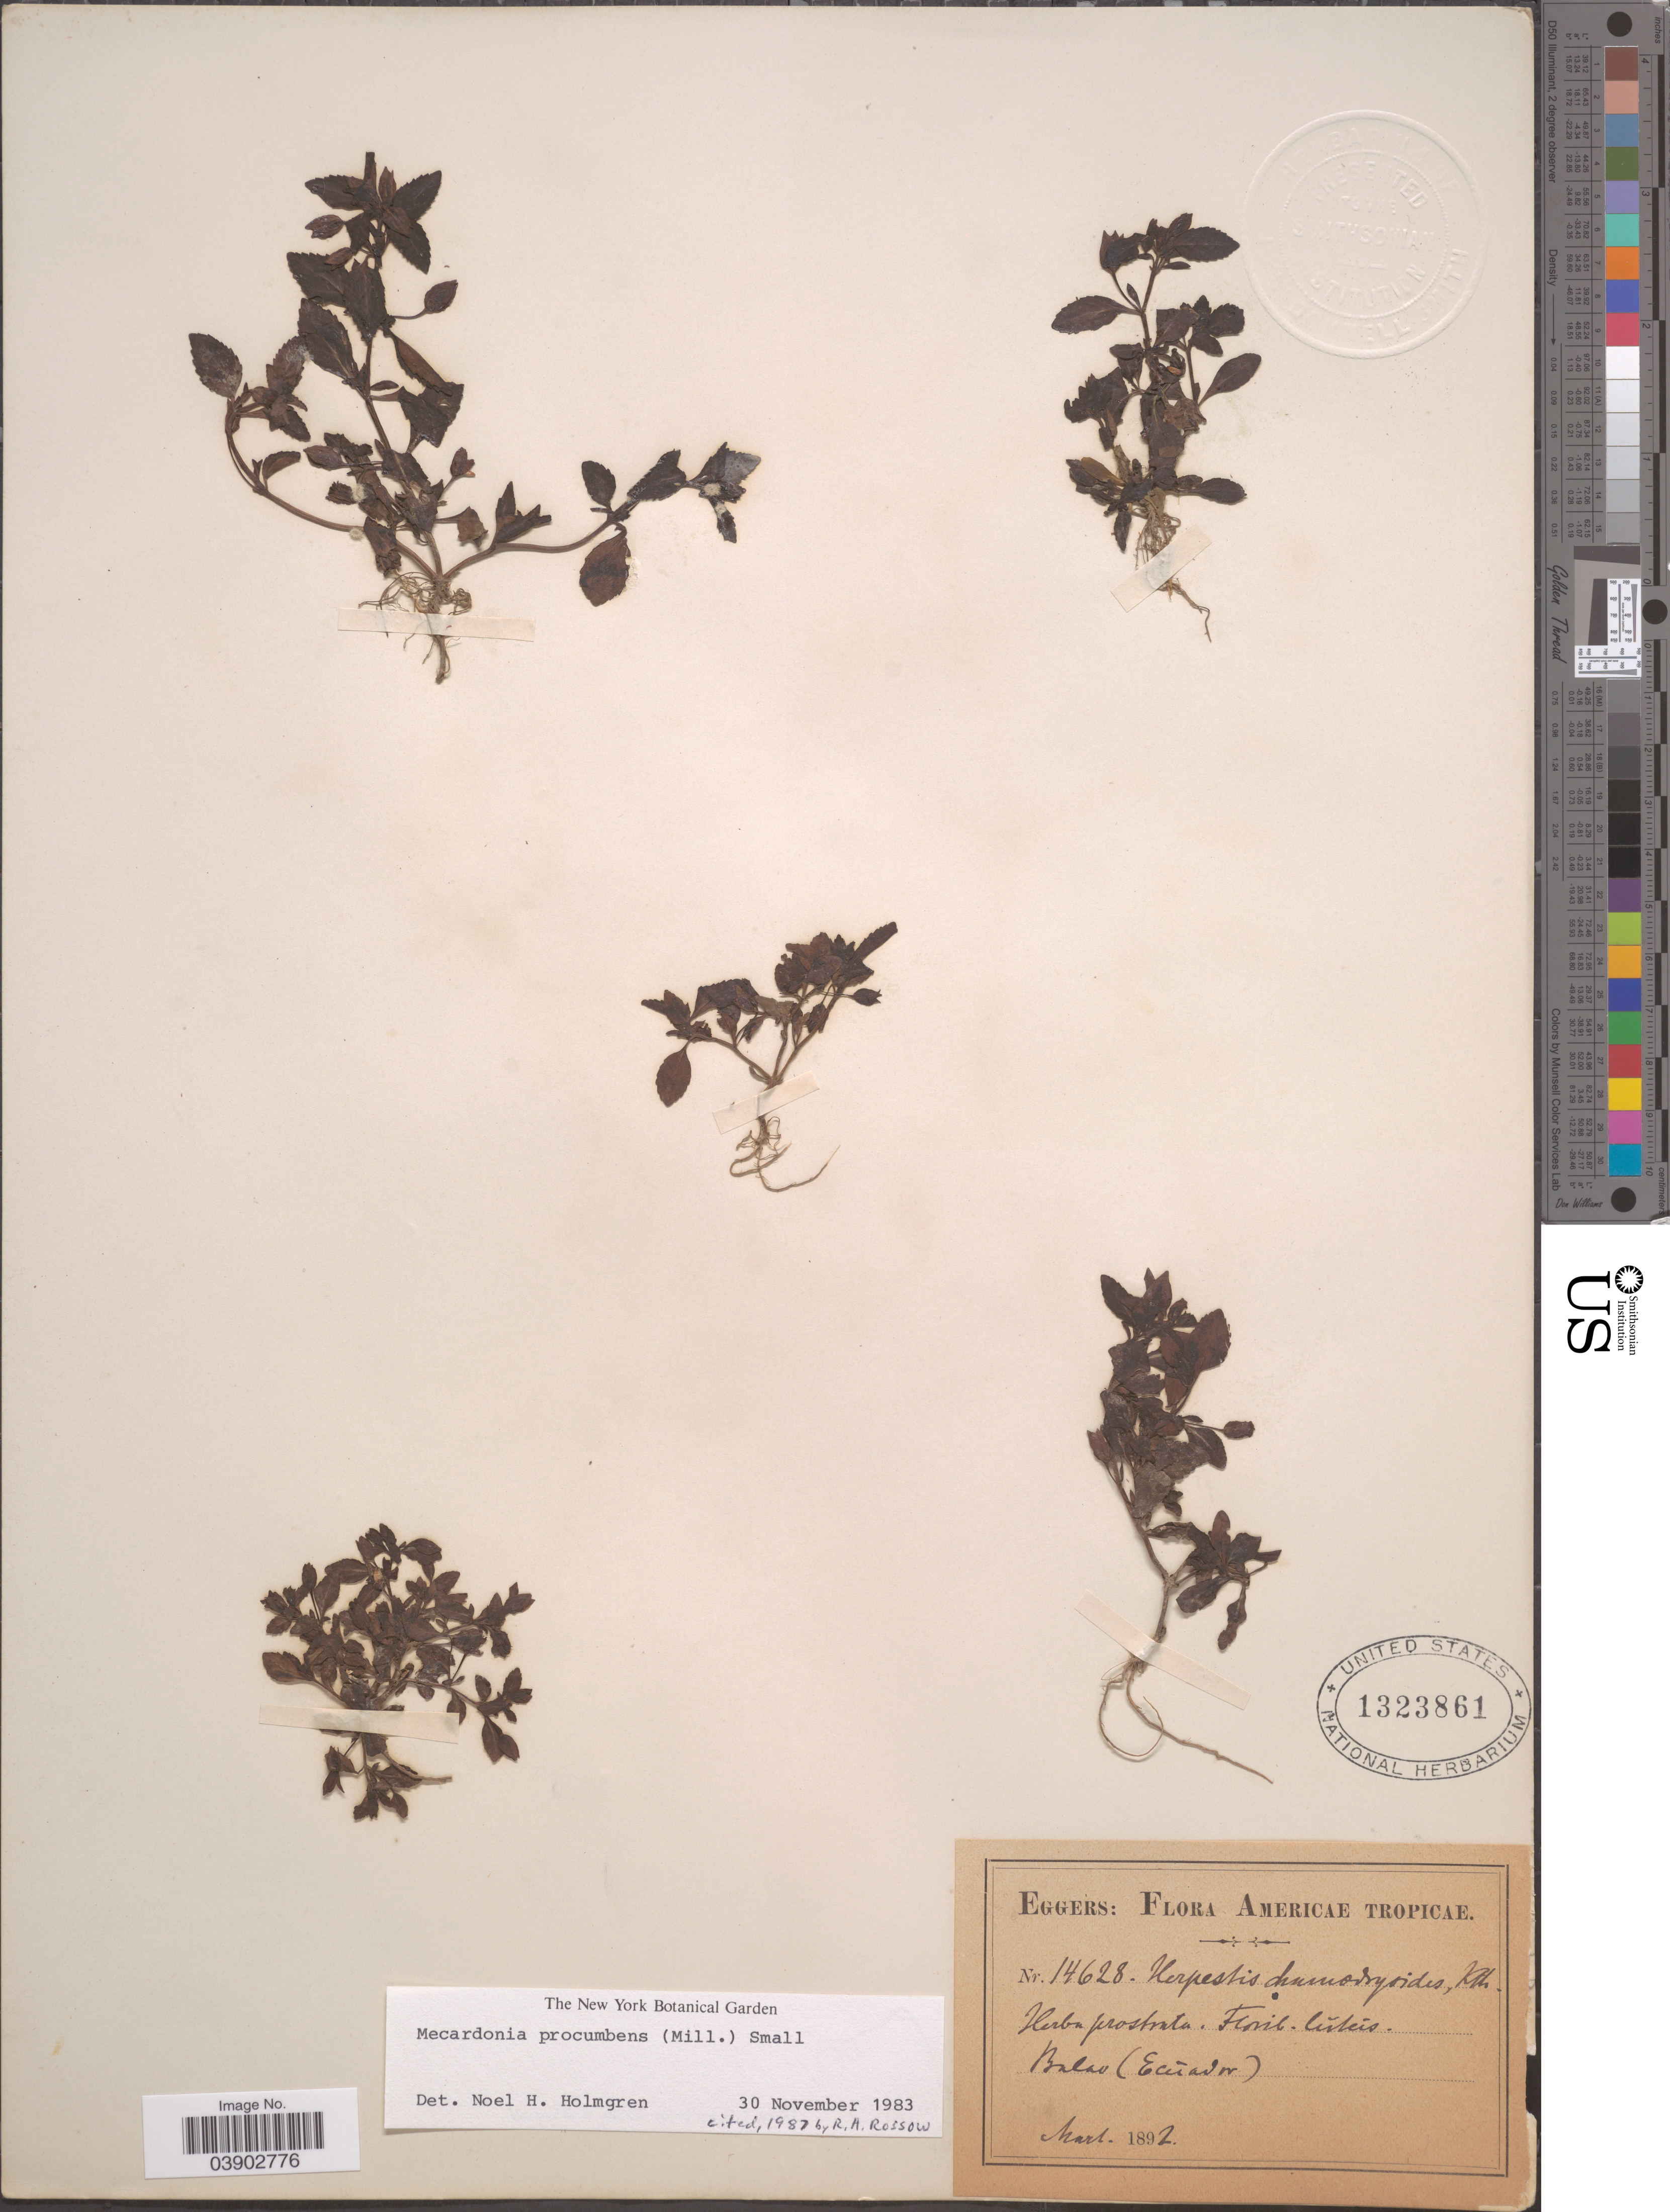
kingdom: Plantae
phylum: Tracheophyta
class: Magnoliopsida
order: Lamiales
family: Plantaginaceae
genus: Mecardonia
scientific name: Mecardonia procumbens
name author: (Mill.) Small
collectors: -. Eggers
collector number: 14628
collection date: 1892-03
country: Ecuador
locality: Americae Tropicae. Balao.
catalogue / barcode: US 1323861